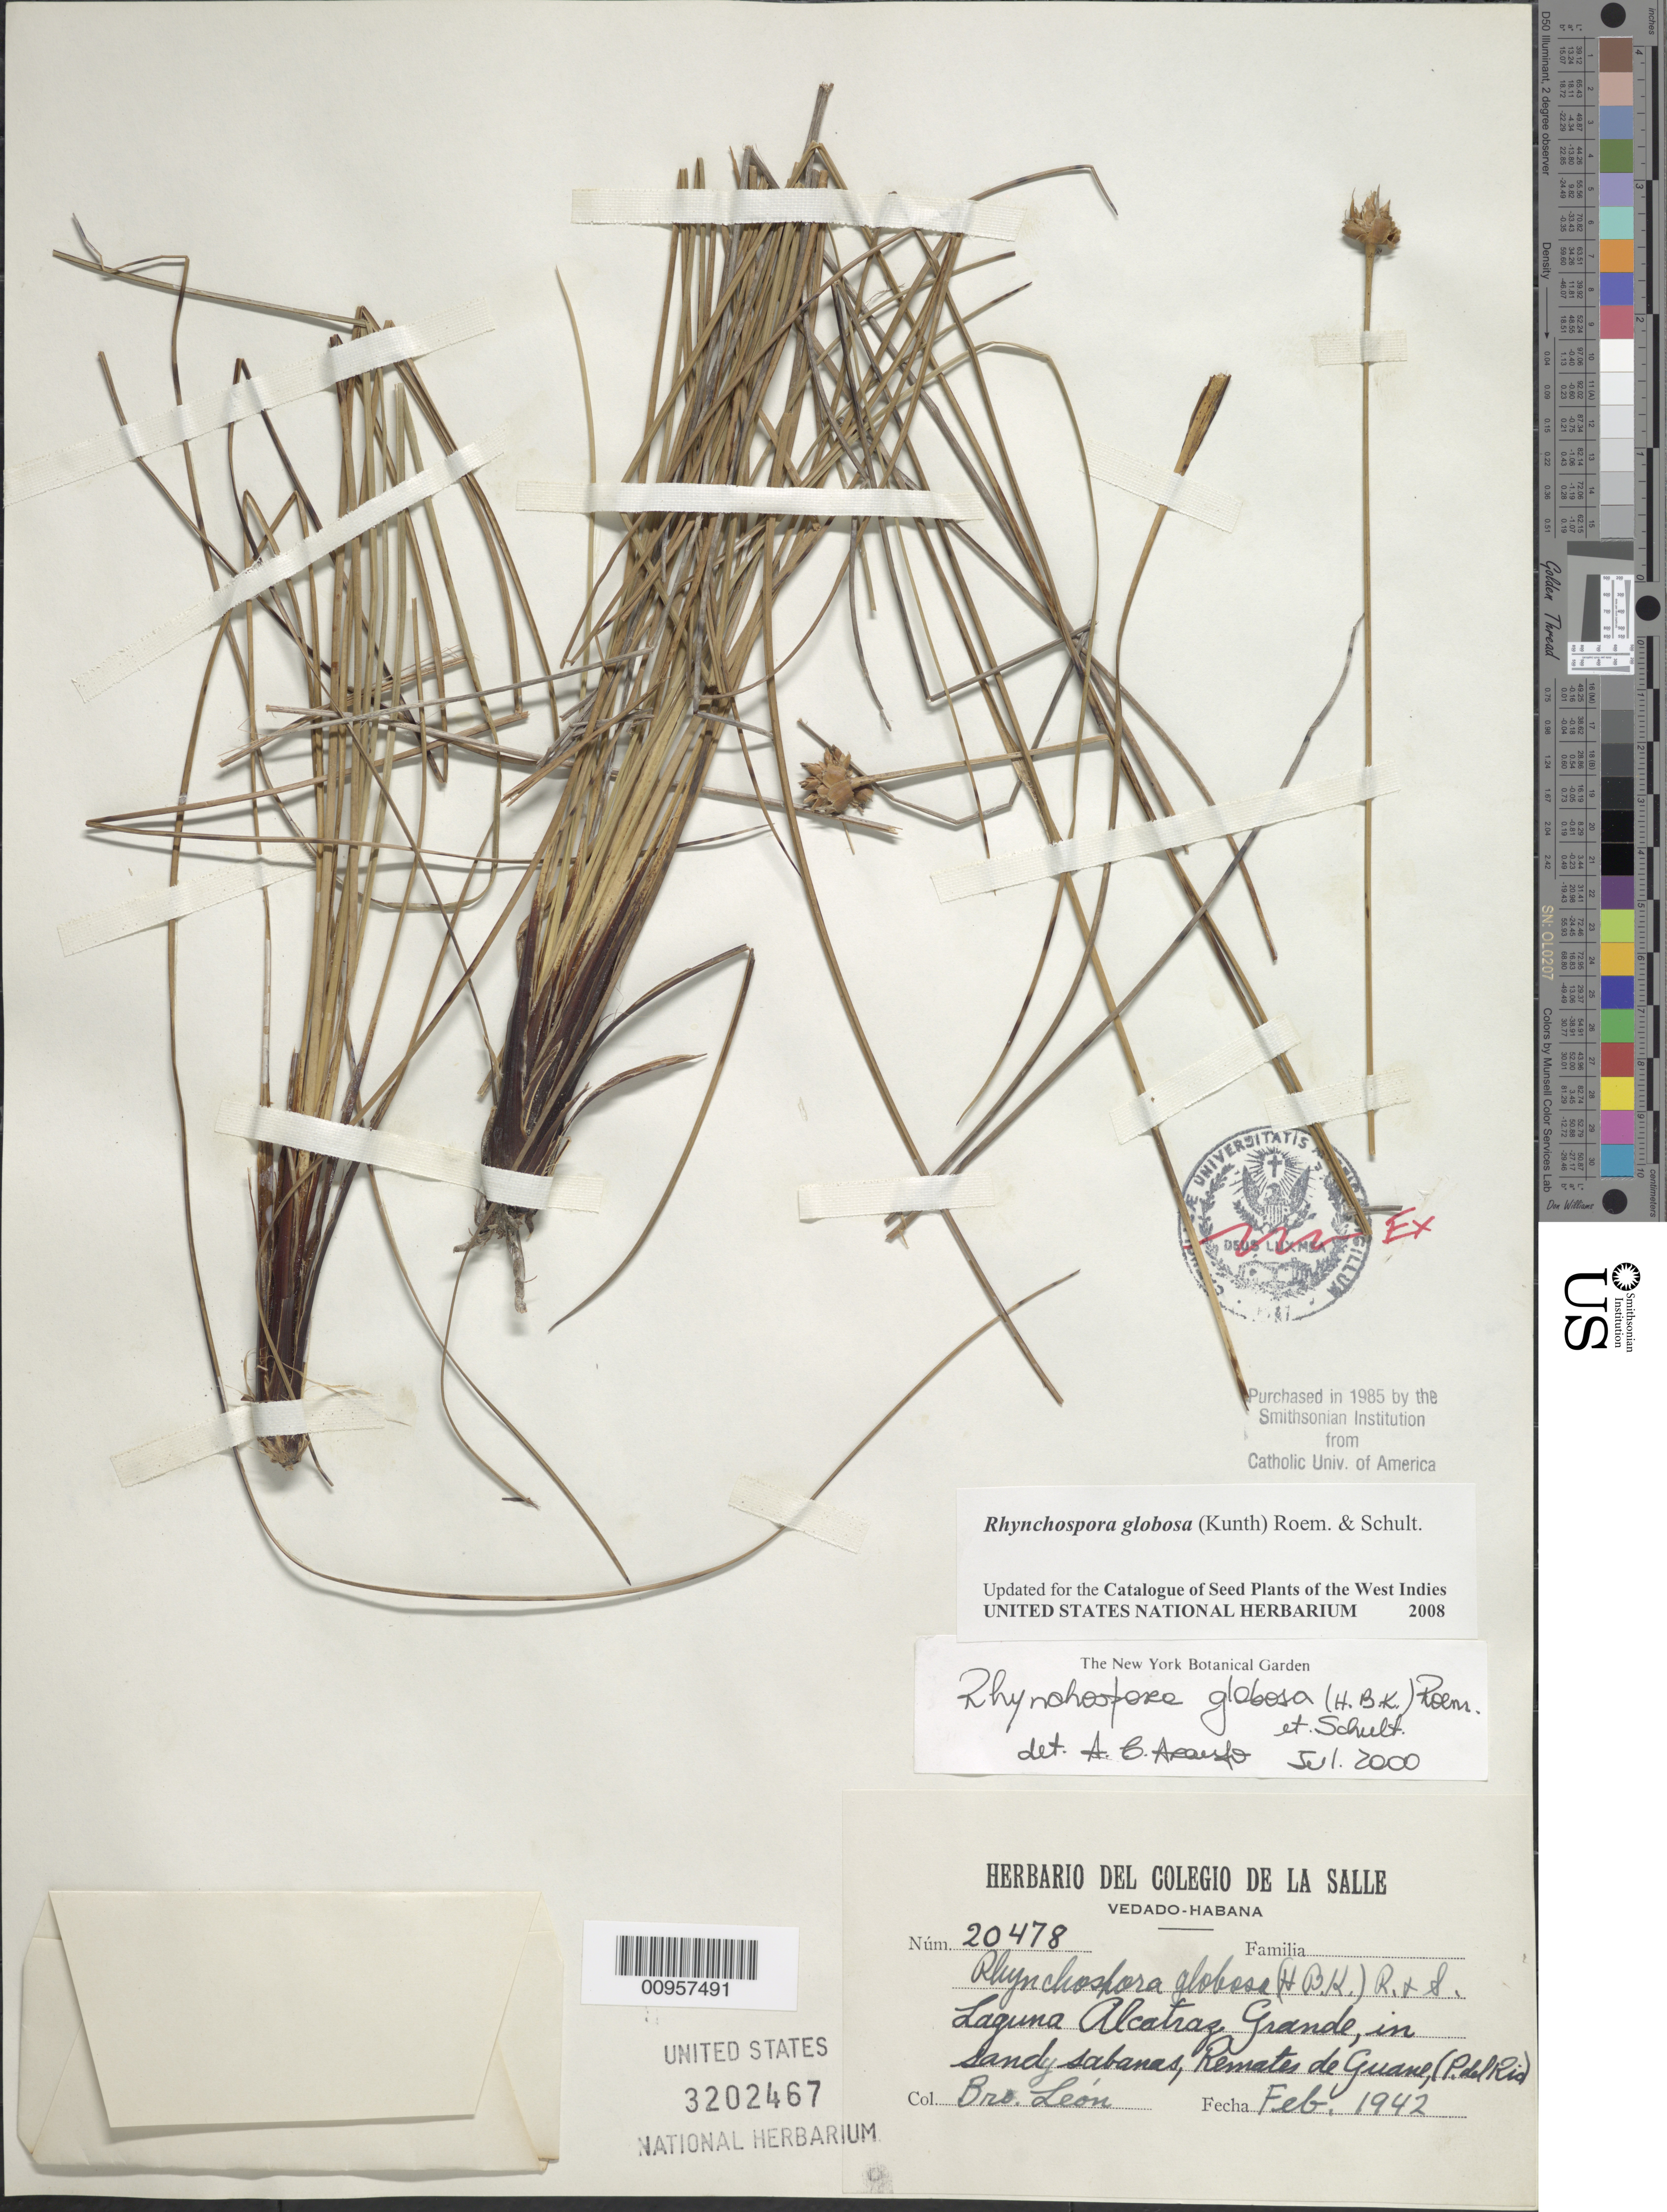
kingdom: Plantae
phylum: Tracheophyta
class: Liliopsida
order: Poales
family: Cyperaceae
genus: Rhynchospora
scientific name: Rhynchospora globosa var. globosa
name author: (Kunth) Roem. & Schult.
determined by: Strong, M. T., (US), Smithsonian Institution - National Museum of Natural History (UNITED STATES)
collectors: Bro. León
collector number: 20478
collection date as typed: Feb 1942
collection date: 1942-02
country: Cuba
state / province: Pinar del Rio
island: Cuba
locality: Laguna Alcatraz Grande, sabanas, Remates de Guane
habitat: Sandy sabanas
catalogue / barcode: US 3202467